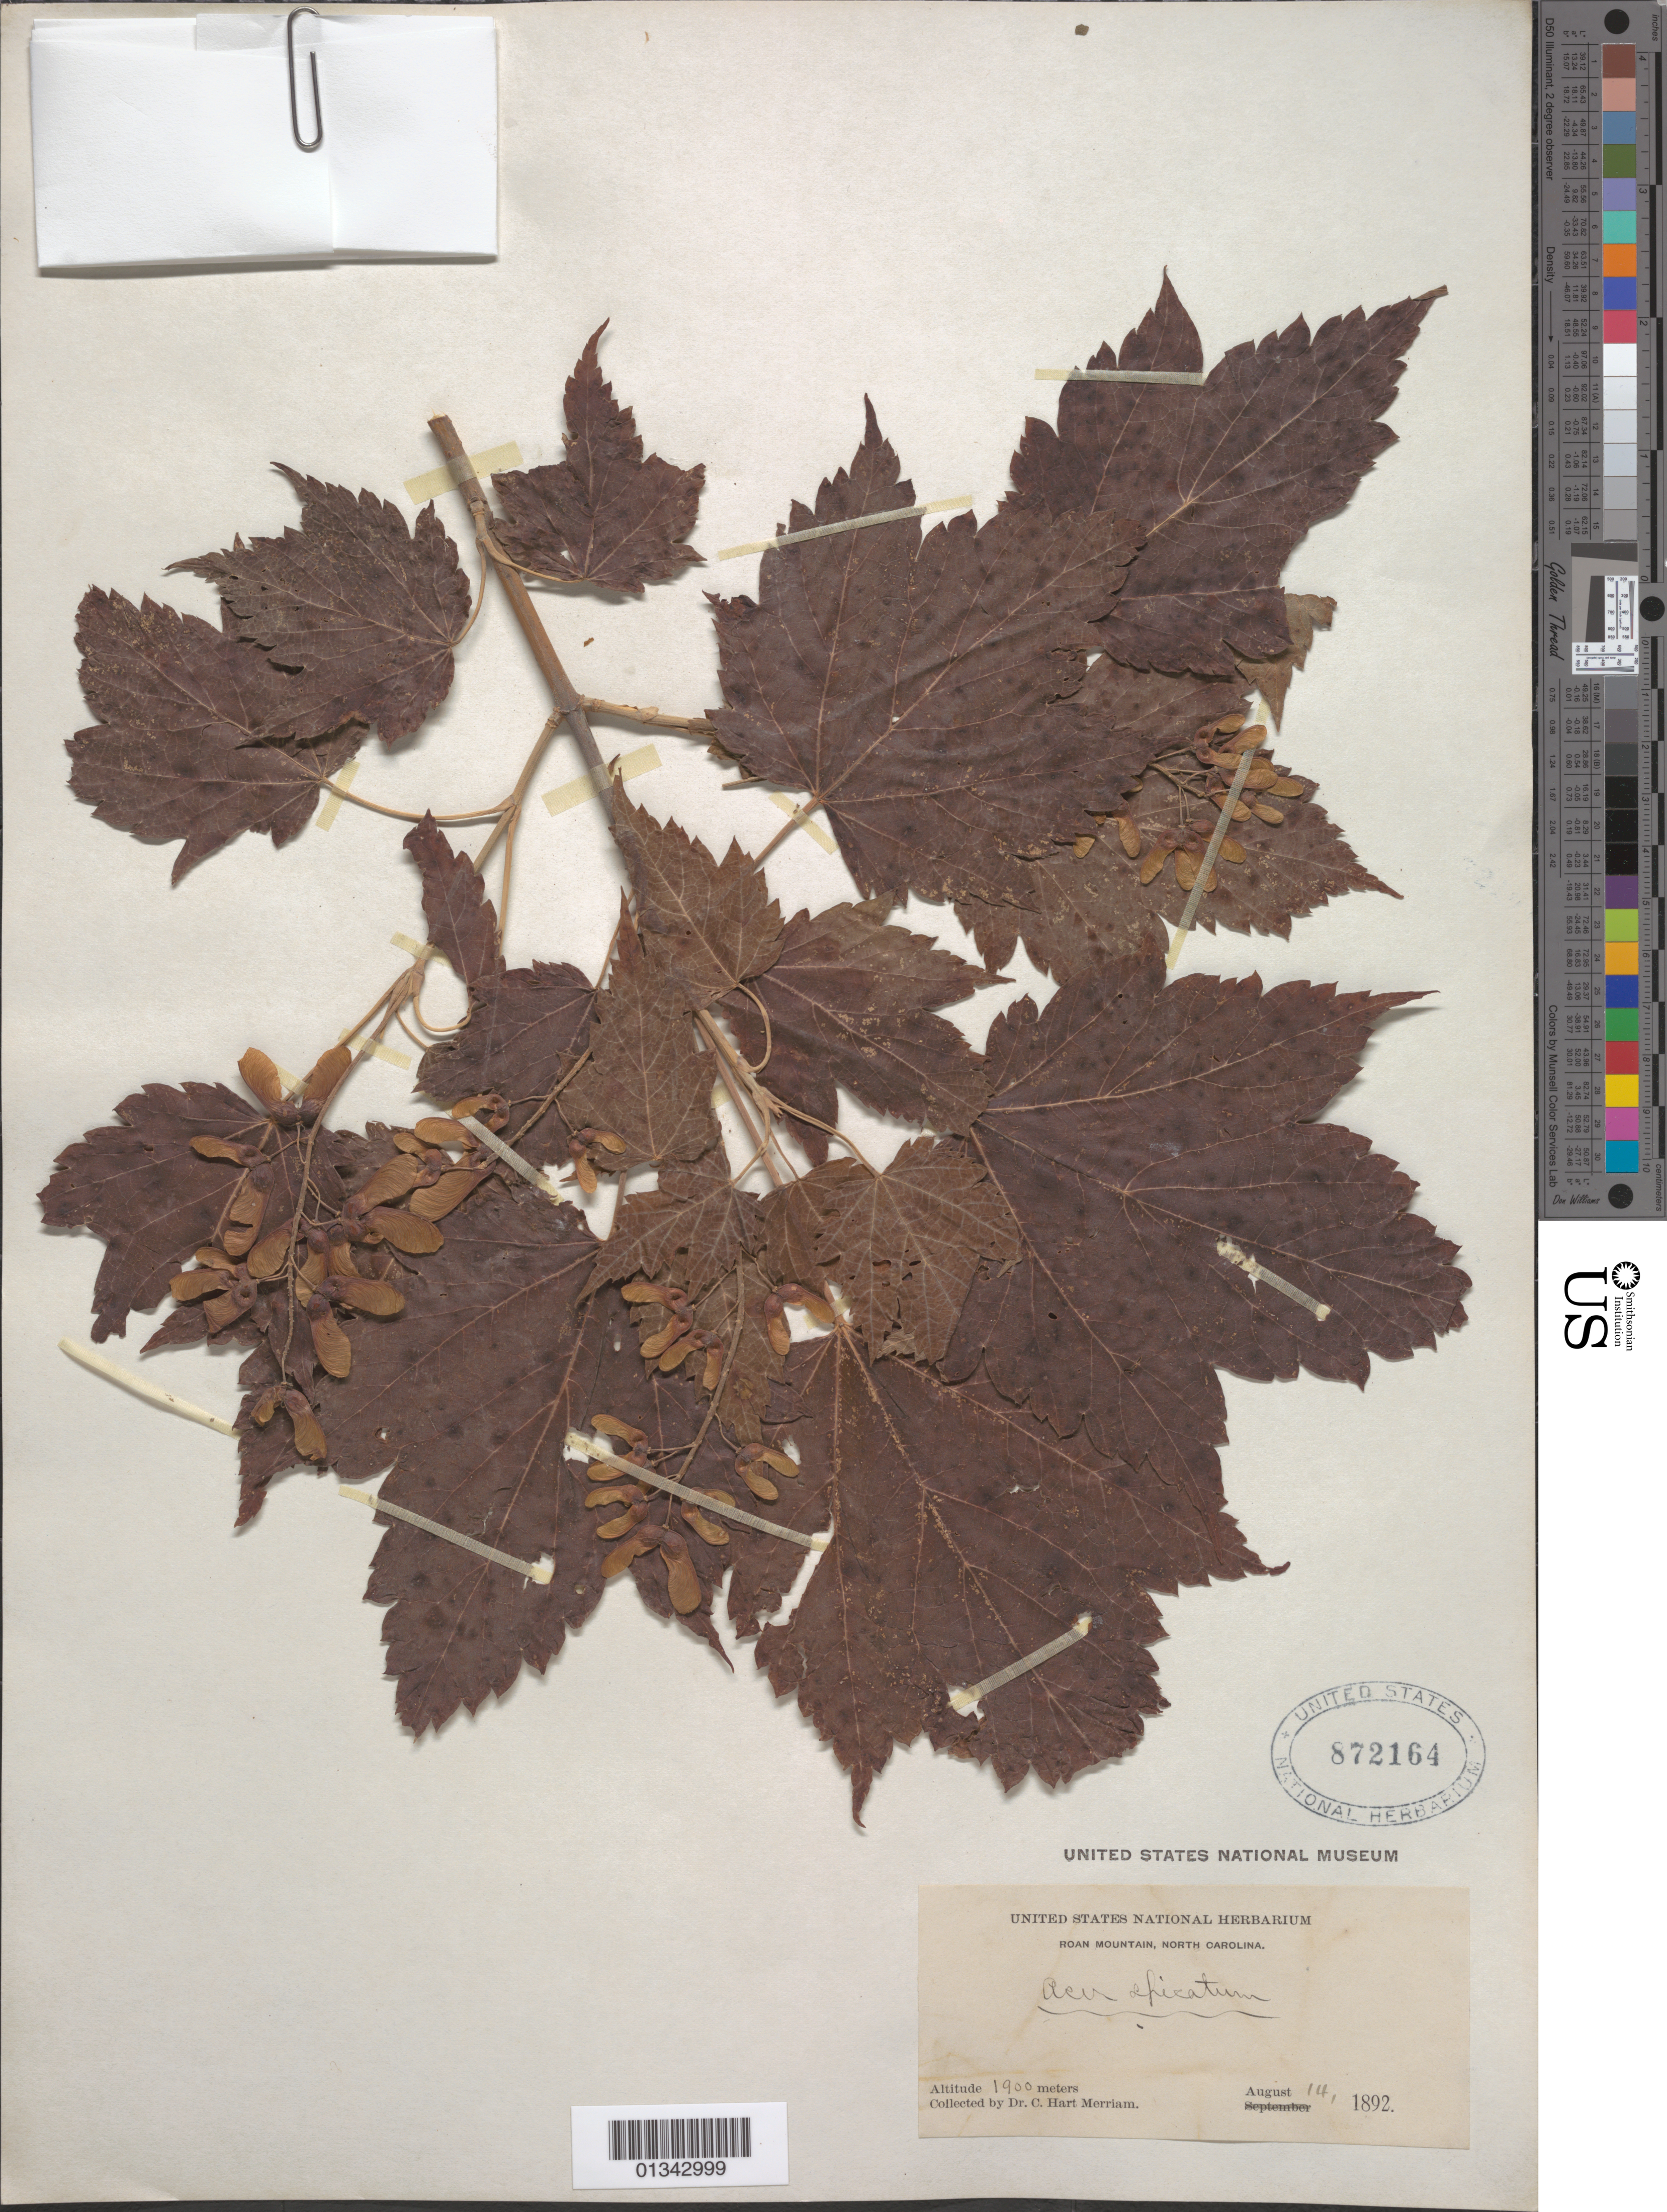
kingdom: Plantae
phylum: Tracheophyta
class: Magnoliopsida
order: Sapindales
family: Sapindaceae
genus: Acer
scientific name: Acer spicatum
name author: Lam.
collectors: C. Merriam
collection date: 1892-08-14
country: United States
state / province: North Carolina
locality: Roan Mountain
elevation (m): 1900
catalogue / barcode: US 872164